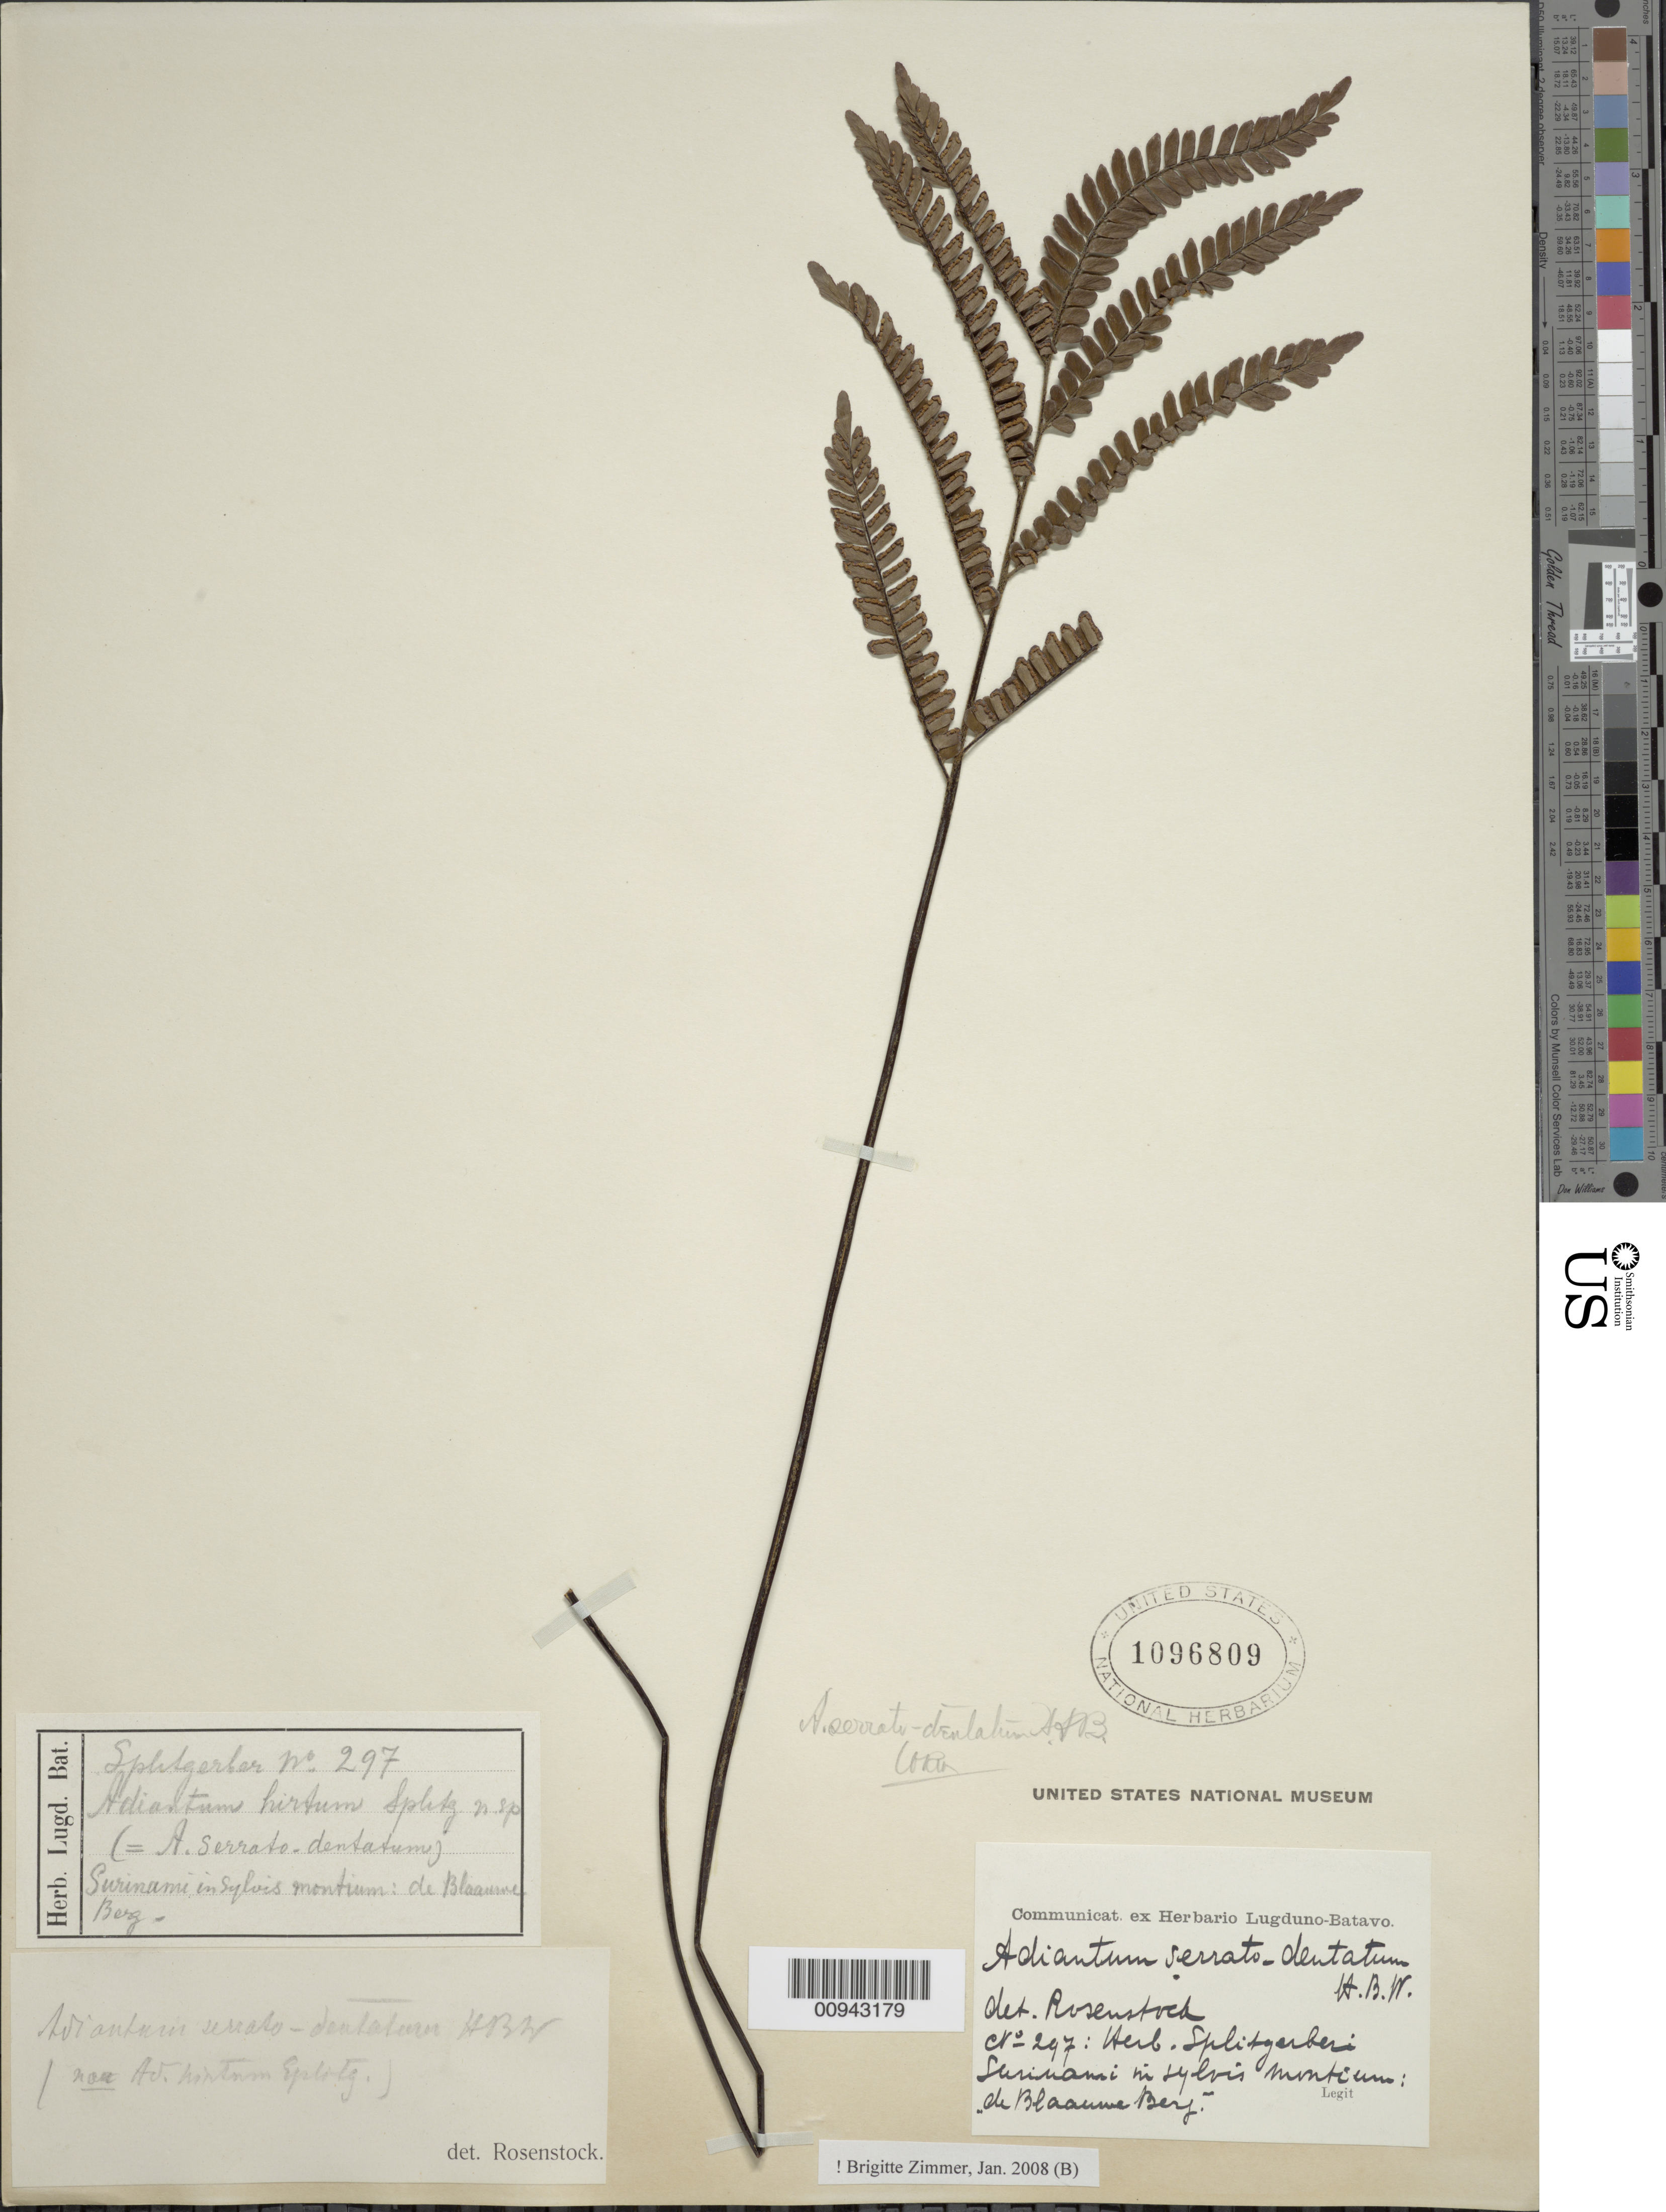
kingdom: Plantae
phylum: Tracheophyta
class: Polypodiopsida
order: Polypodiales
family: Pteridaceae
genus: Adiantum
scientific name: Adiantum serratodentatum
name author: Humb. & Bonpl. ex Willd.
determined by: Zimmer, B.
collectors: F. L. Splitgerber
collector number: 297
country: Suriname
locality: in sylvis montium: de Blaaume Berg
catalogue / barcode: US 1096809